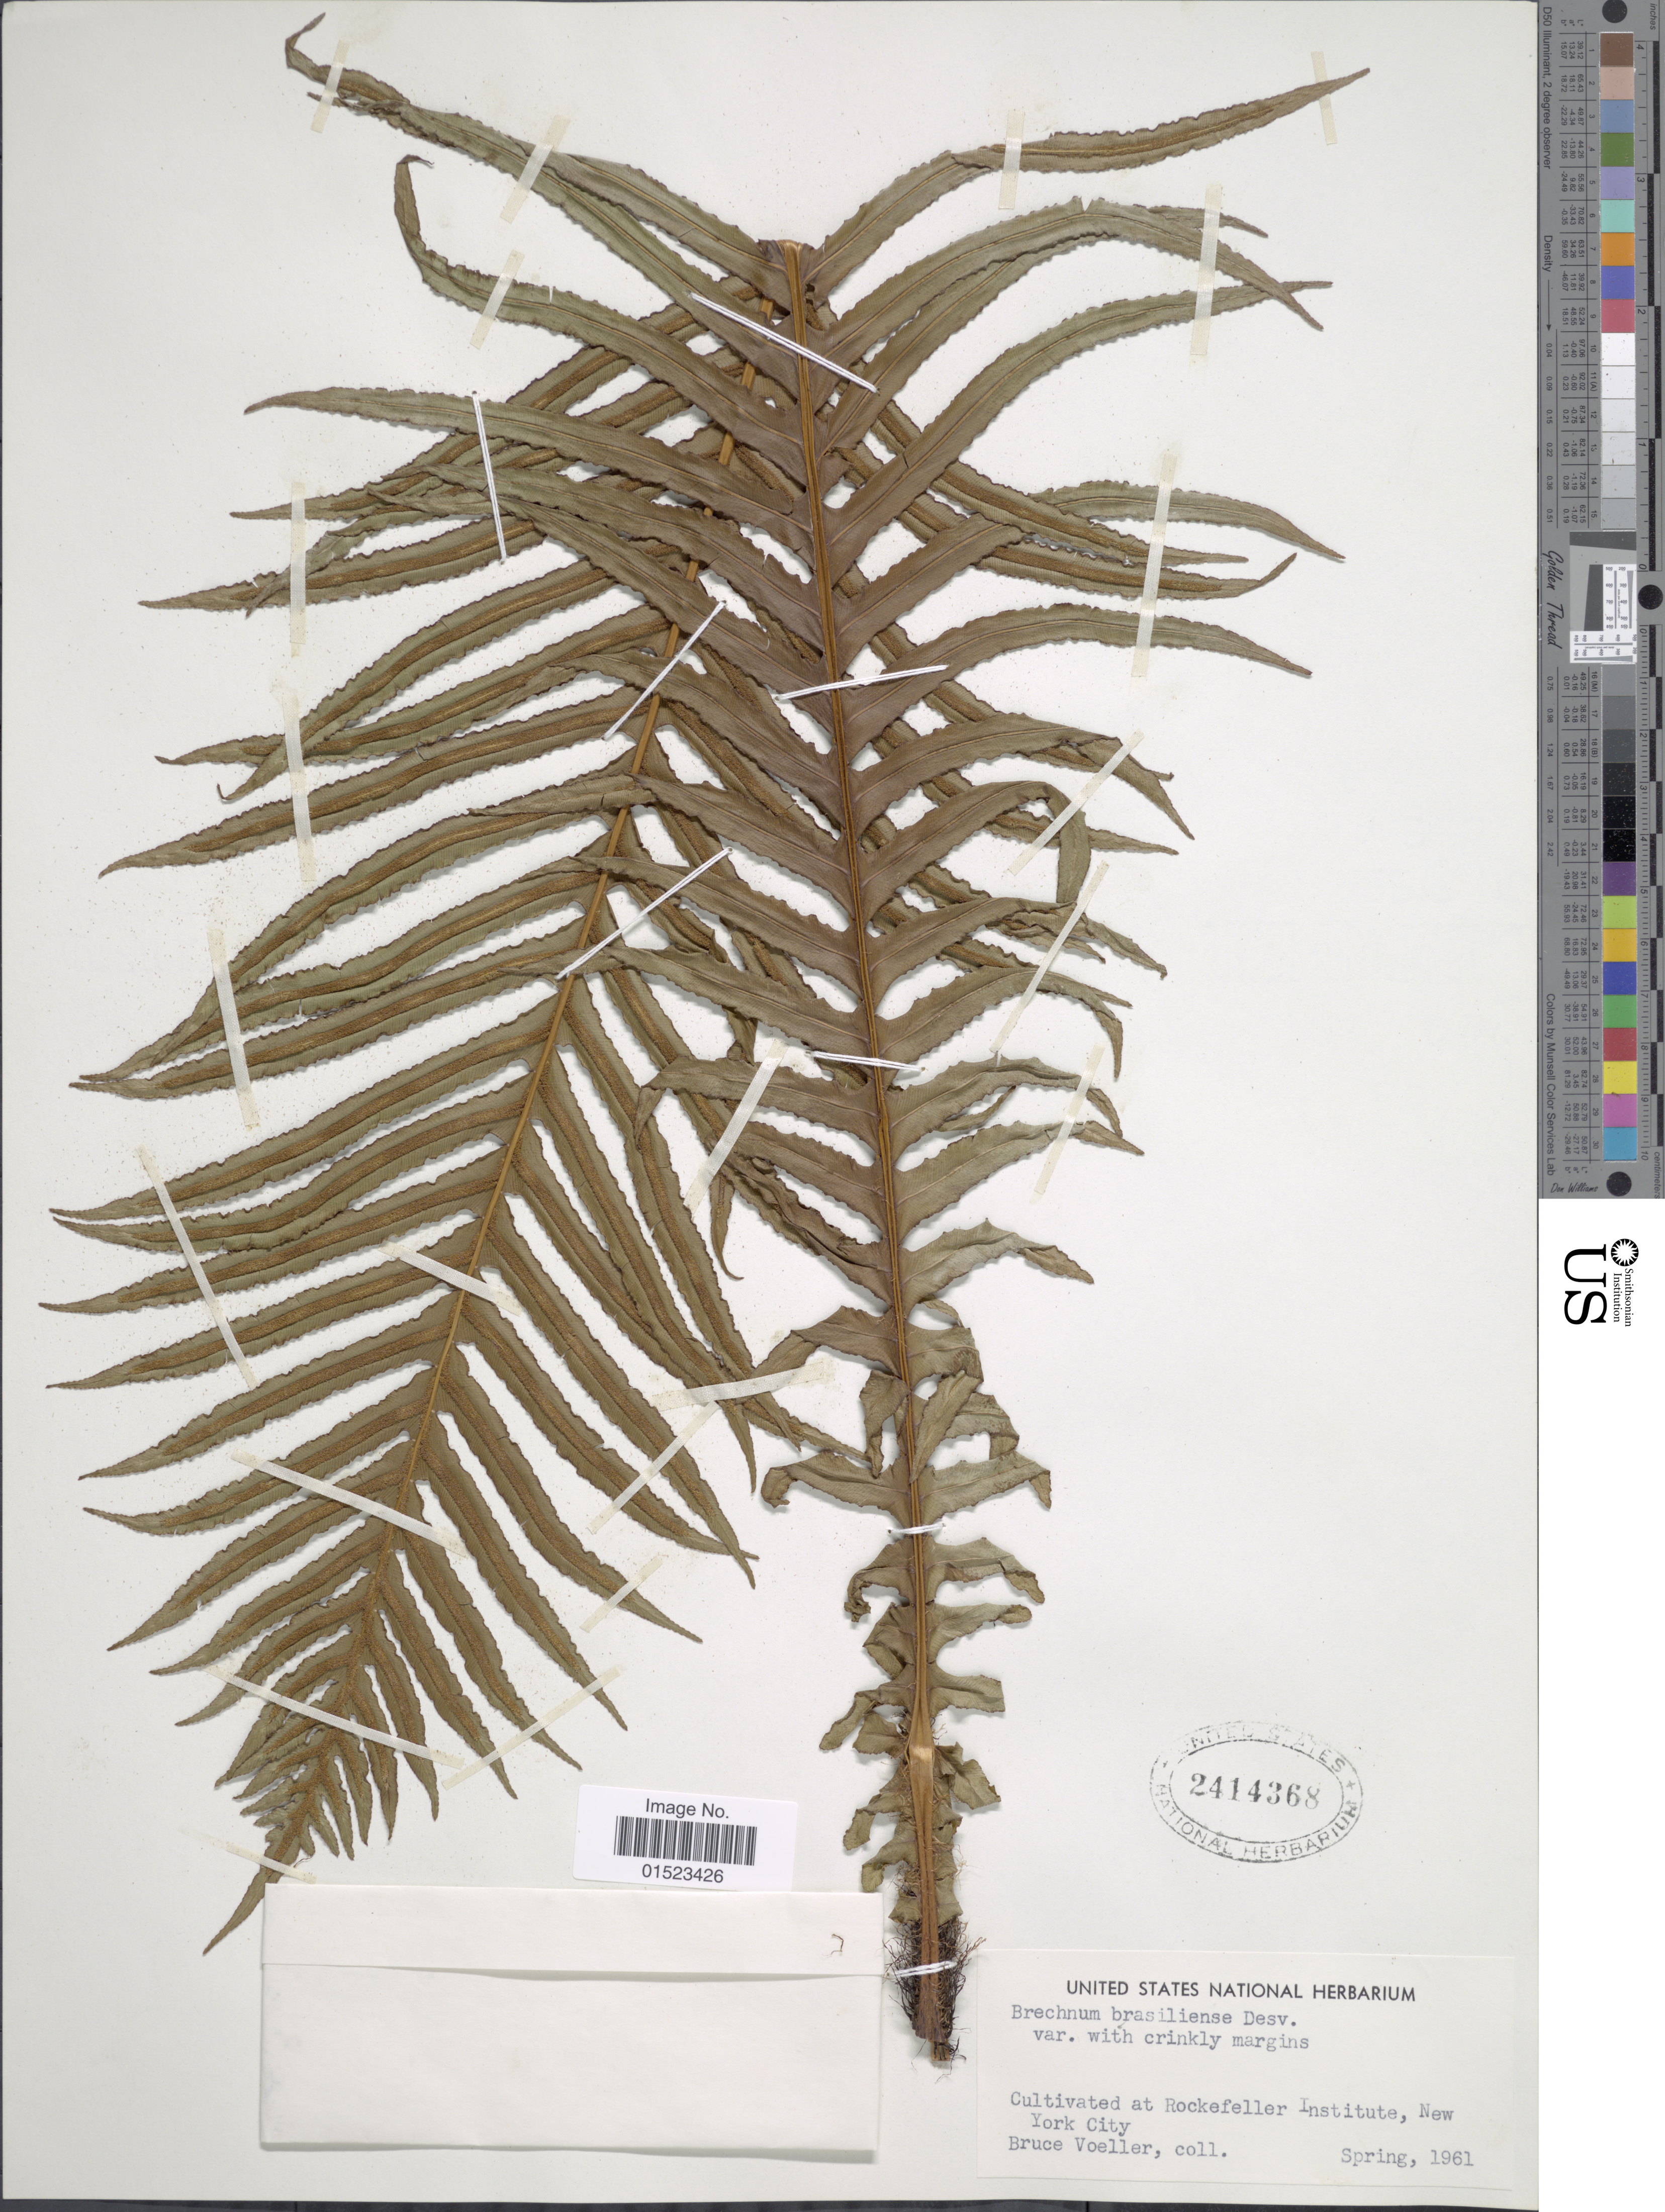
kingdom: Plantae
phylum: Tracheophyta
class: Polypodiopsida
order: Polypodiales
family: Blechnaceae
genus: Blechnum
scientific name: Blechnum brasiliense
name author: Desv.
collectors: B. Voeller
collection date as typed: Spring, 1961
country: United States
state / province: New York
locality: Rockefeller Institute, New York City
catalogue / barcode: US 2414368